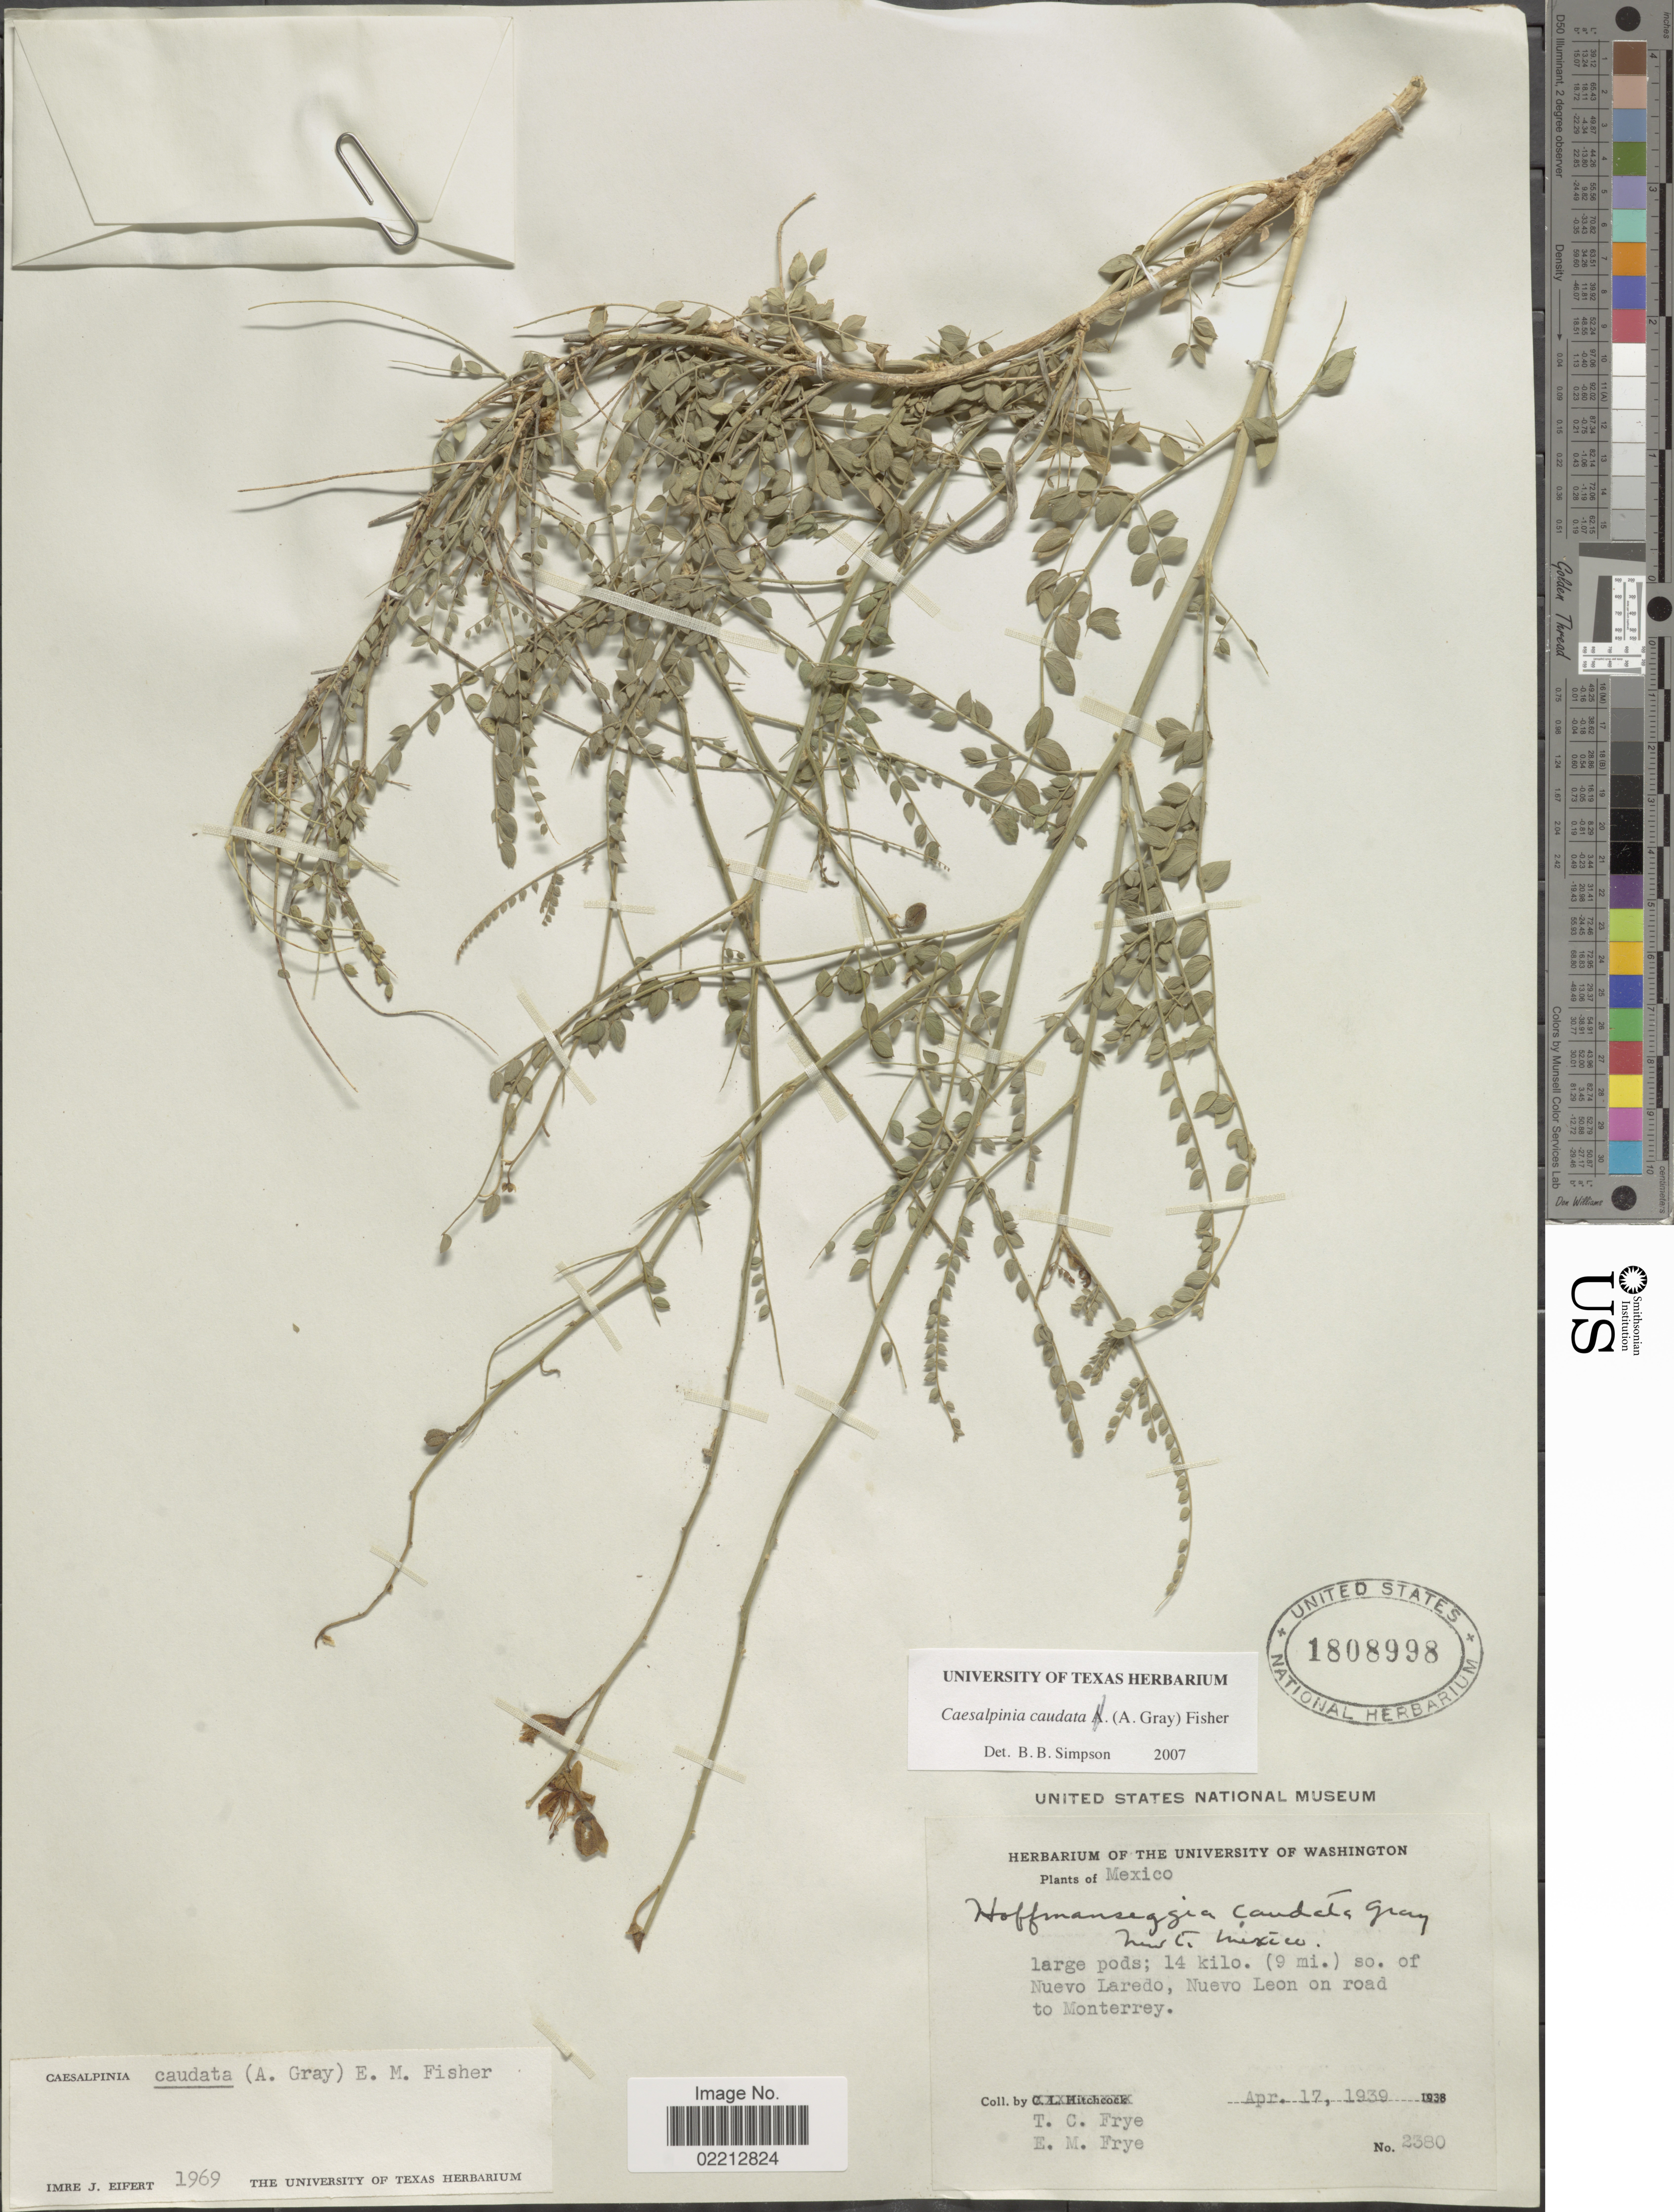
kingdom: Plantae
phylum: Tracheophyta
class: Magnoliopsida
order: Fabales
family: Fabaceae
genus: Erythrostemon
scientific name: Erythrostemon caudatus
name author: (A. Gray) Gagnon & G.P. Lewis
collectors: T. C. Frye & E. Frye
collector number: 2380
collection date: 1939-04-17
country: Mexico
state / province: Nuevo León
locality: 14 kilo. (9 mi.) so. of Nuevo Laredo, Nuevo Leon on road to Monterrey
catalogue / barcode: US 1808998